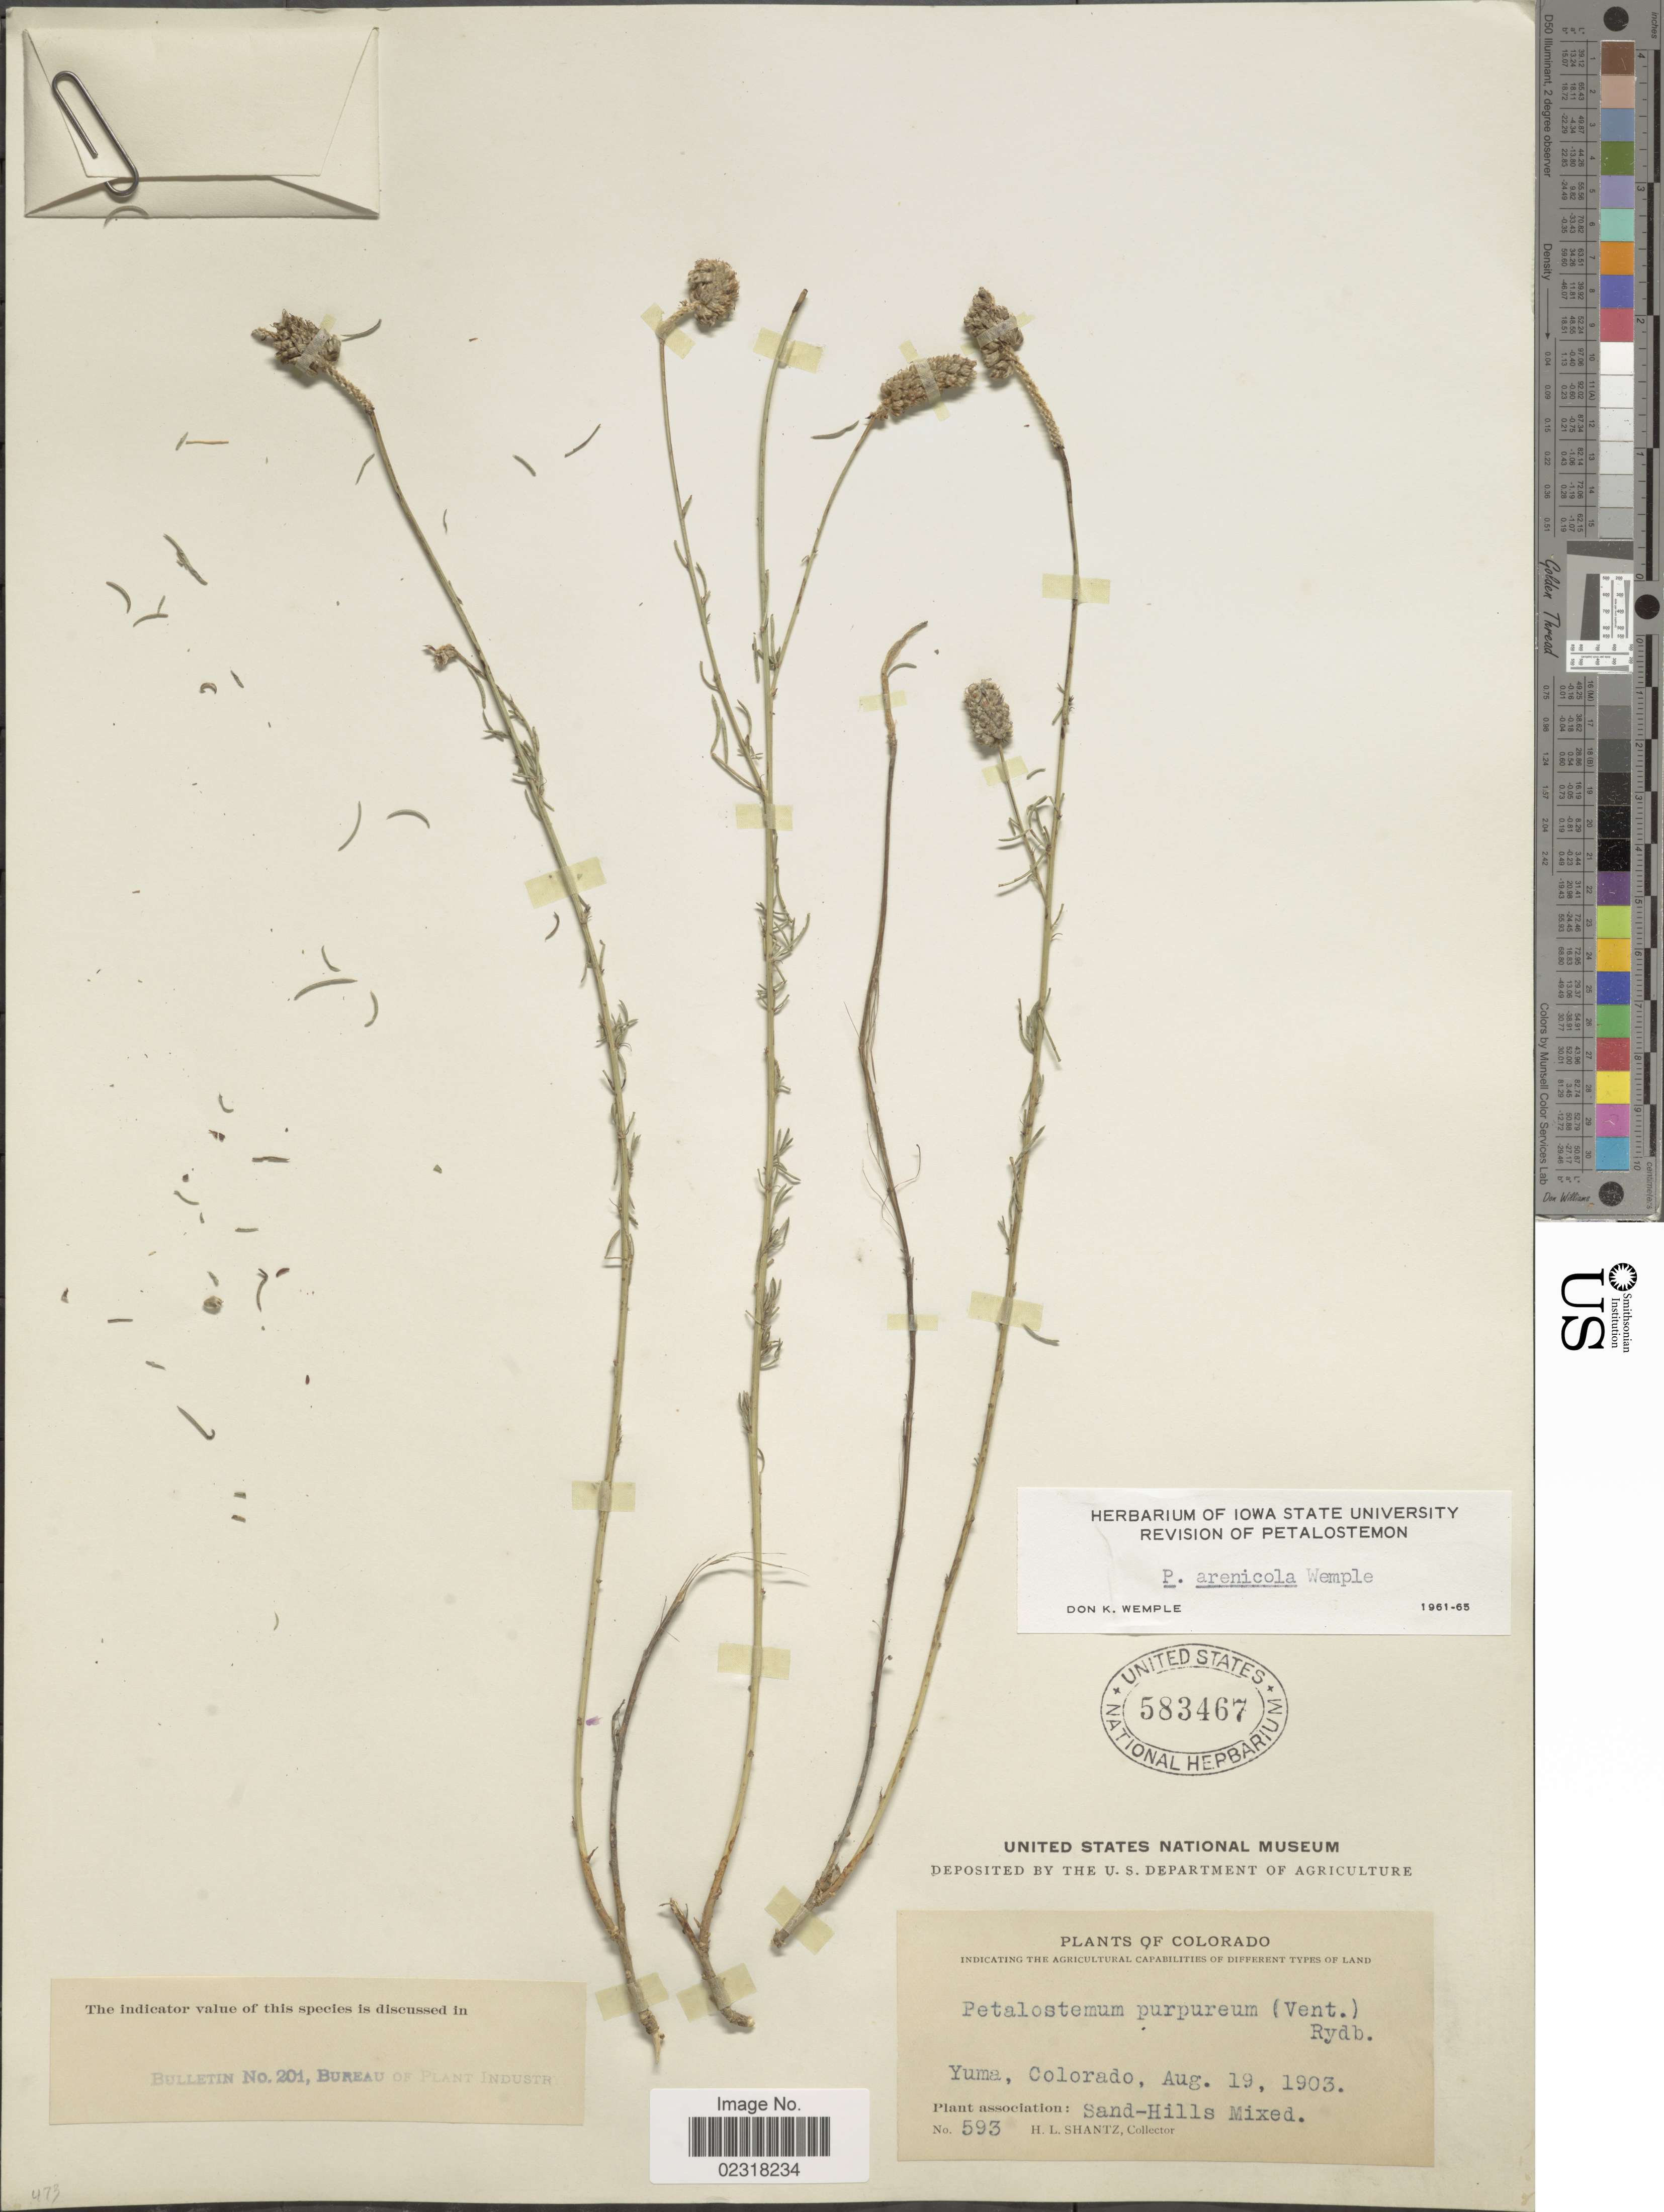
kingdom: Plantae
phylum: Tracheophyta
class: Magnoliopsida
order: Fabales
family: Fabaceae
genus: Dalea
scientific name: Dalea purpurea var. arenicola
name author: (Wemple) Barneby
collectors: H. Shantz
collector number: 593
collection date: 1903-08-19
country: United States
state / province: Colorado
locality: Yuma, Plant association: Sand-Hills Mixed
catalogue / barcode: US 583467